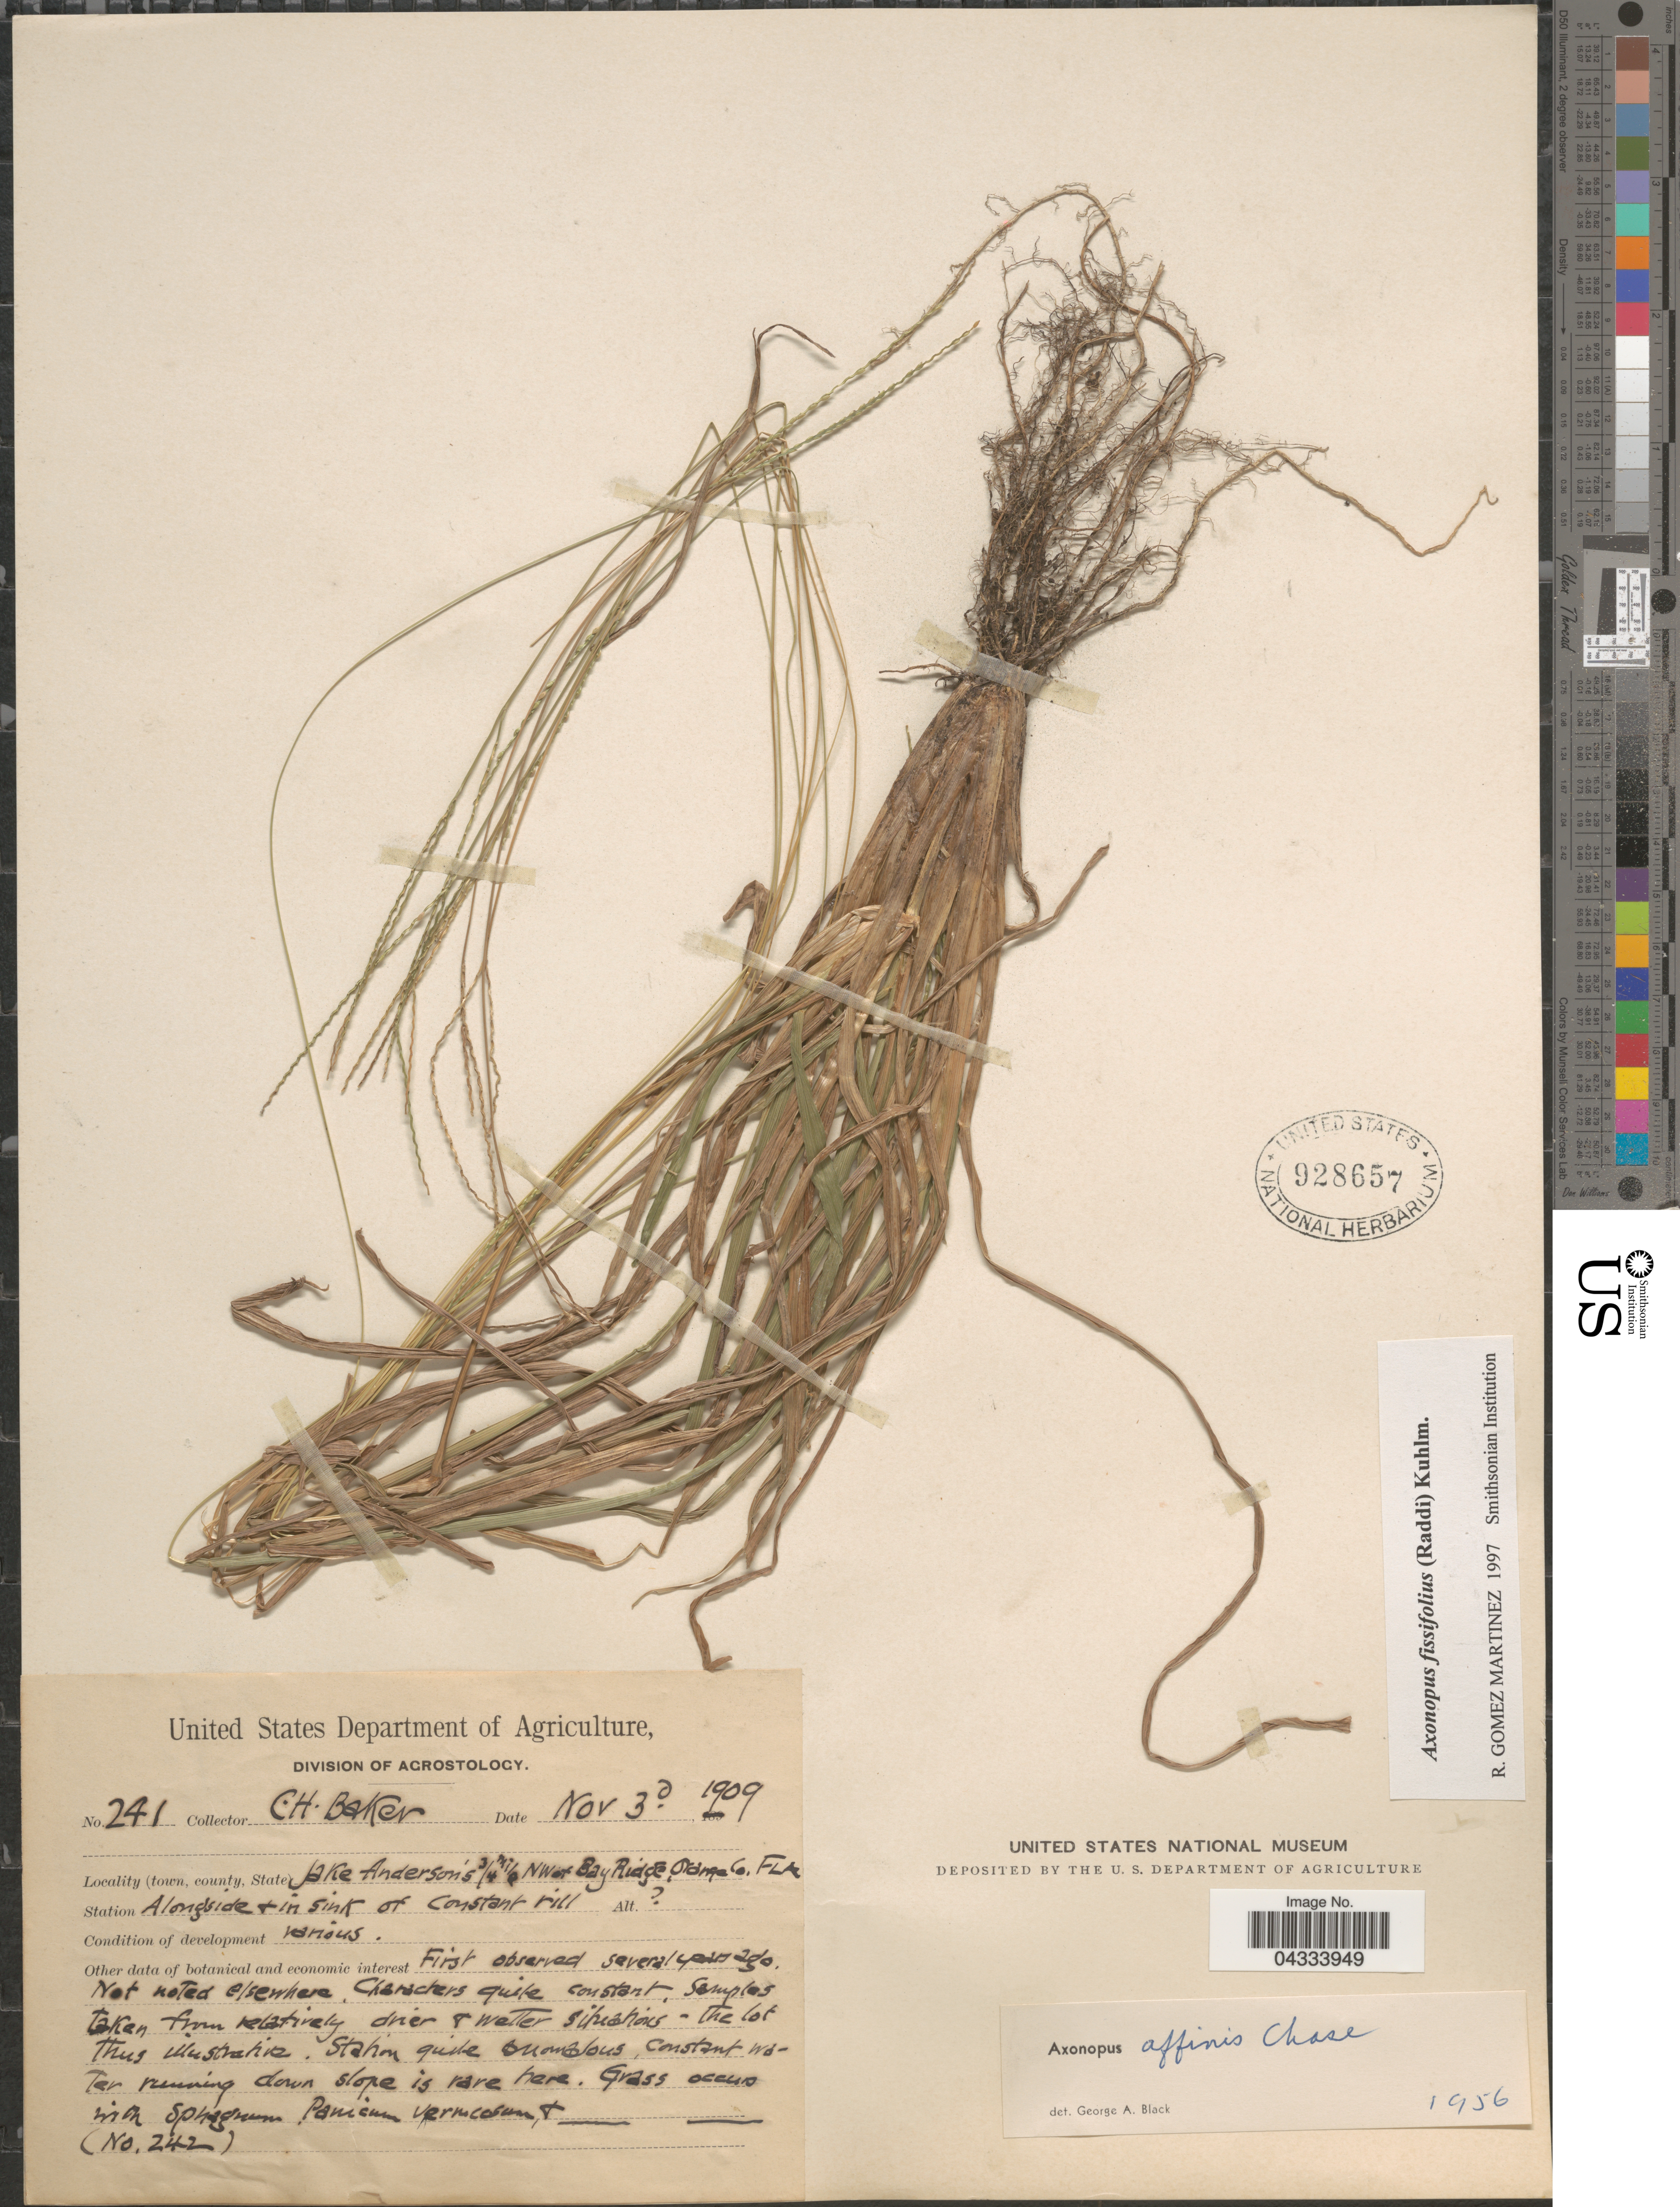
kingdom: Plantae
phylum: Tracheophyta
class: Liliopsida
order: Poales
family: Poaceae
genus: Axonopus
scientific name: Axonopus fissifolius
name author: (Raddi) Kuhlm.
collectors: C. H. Baker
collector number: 241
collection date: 1909-11-03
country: United States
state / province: Florida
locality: Lake Anderson's ¾ mile NW of Bay Ridge, Orange Co.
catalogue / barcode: US 928657